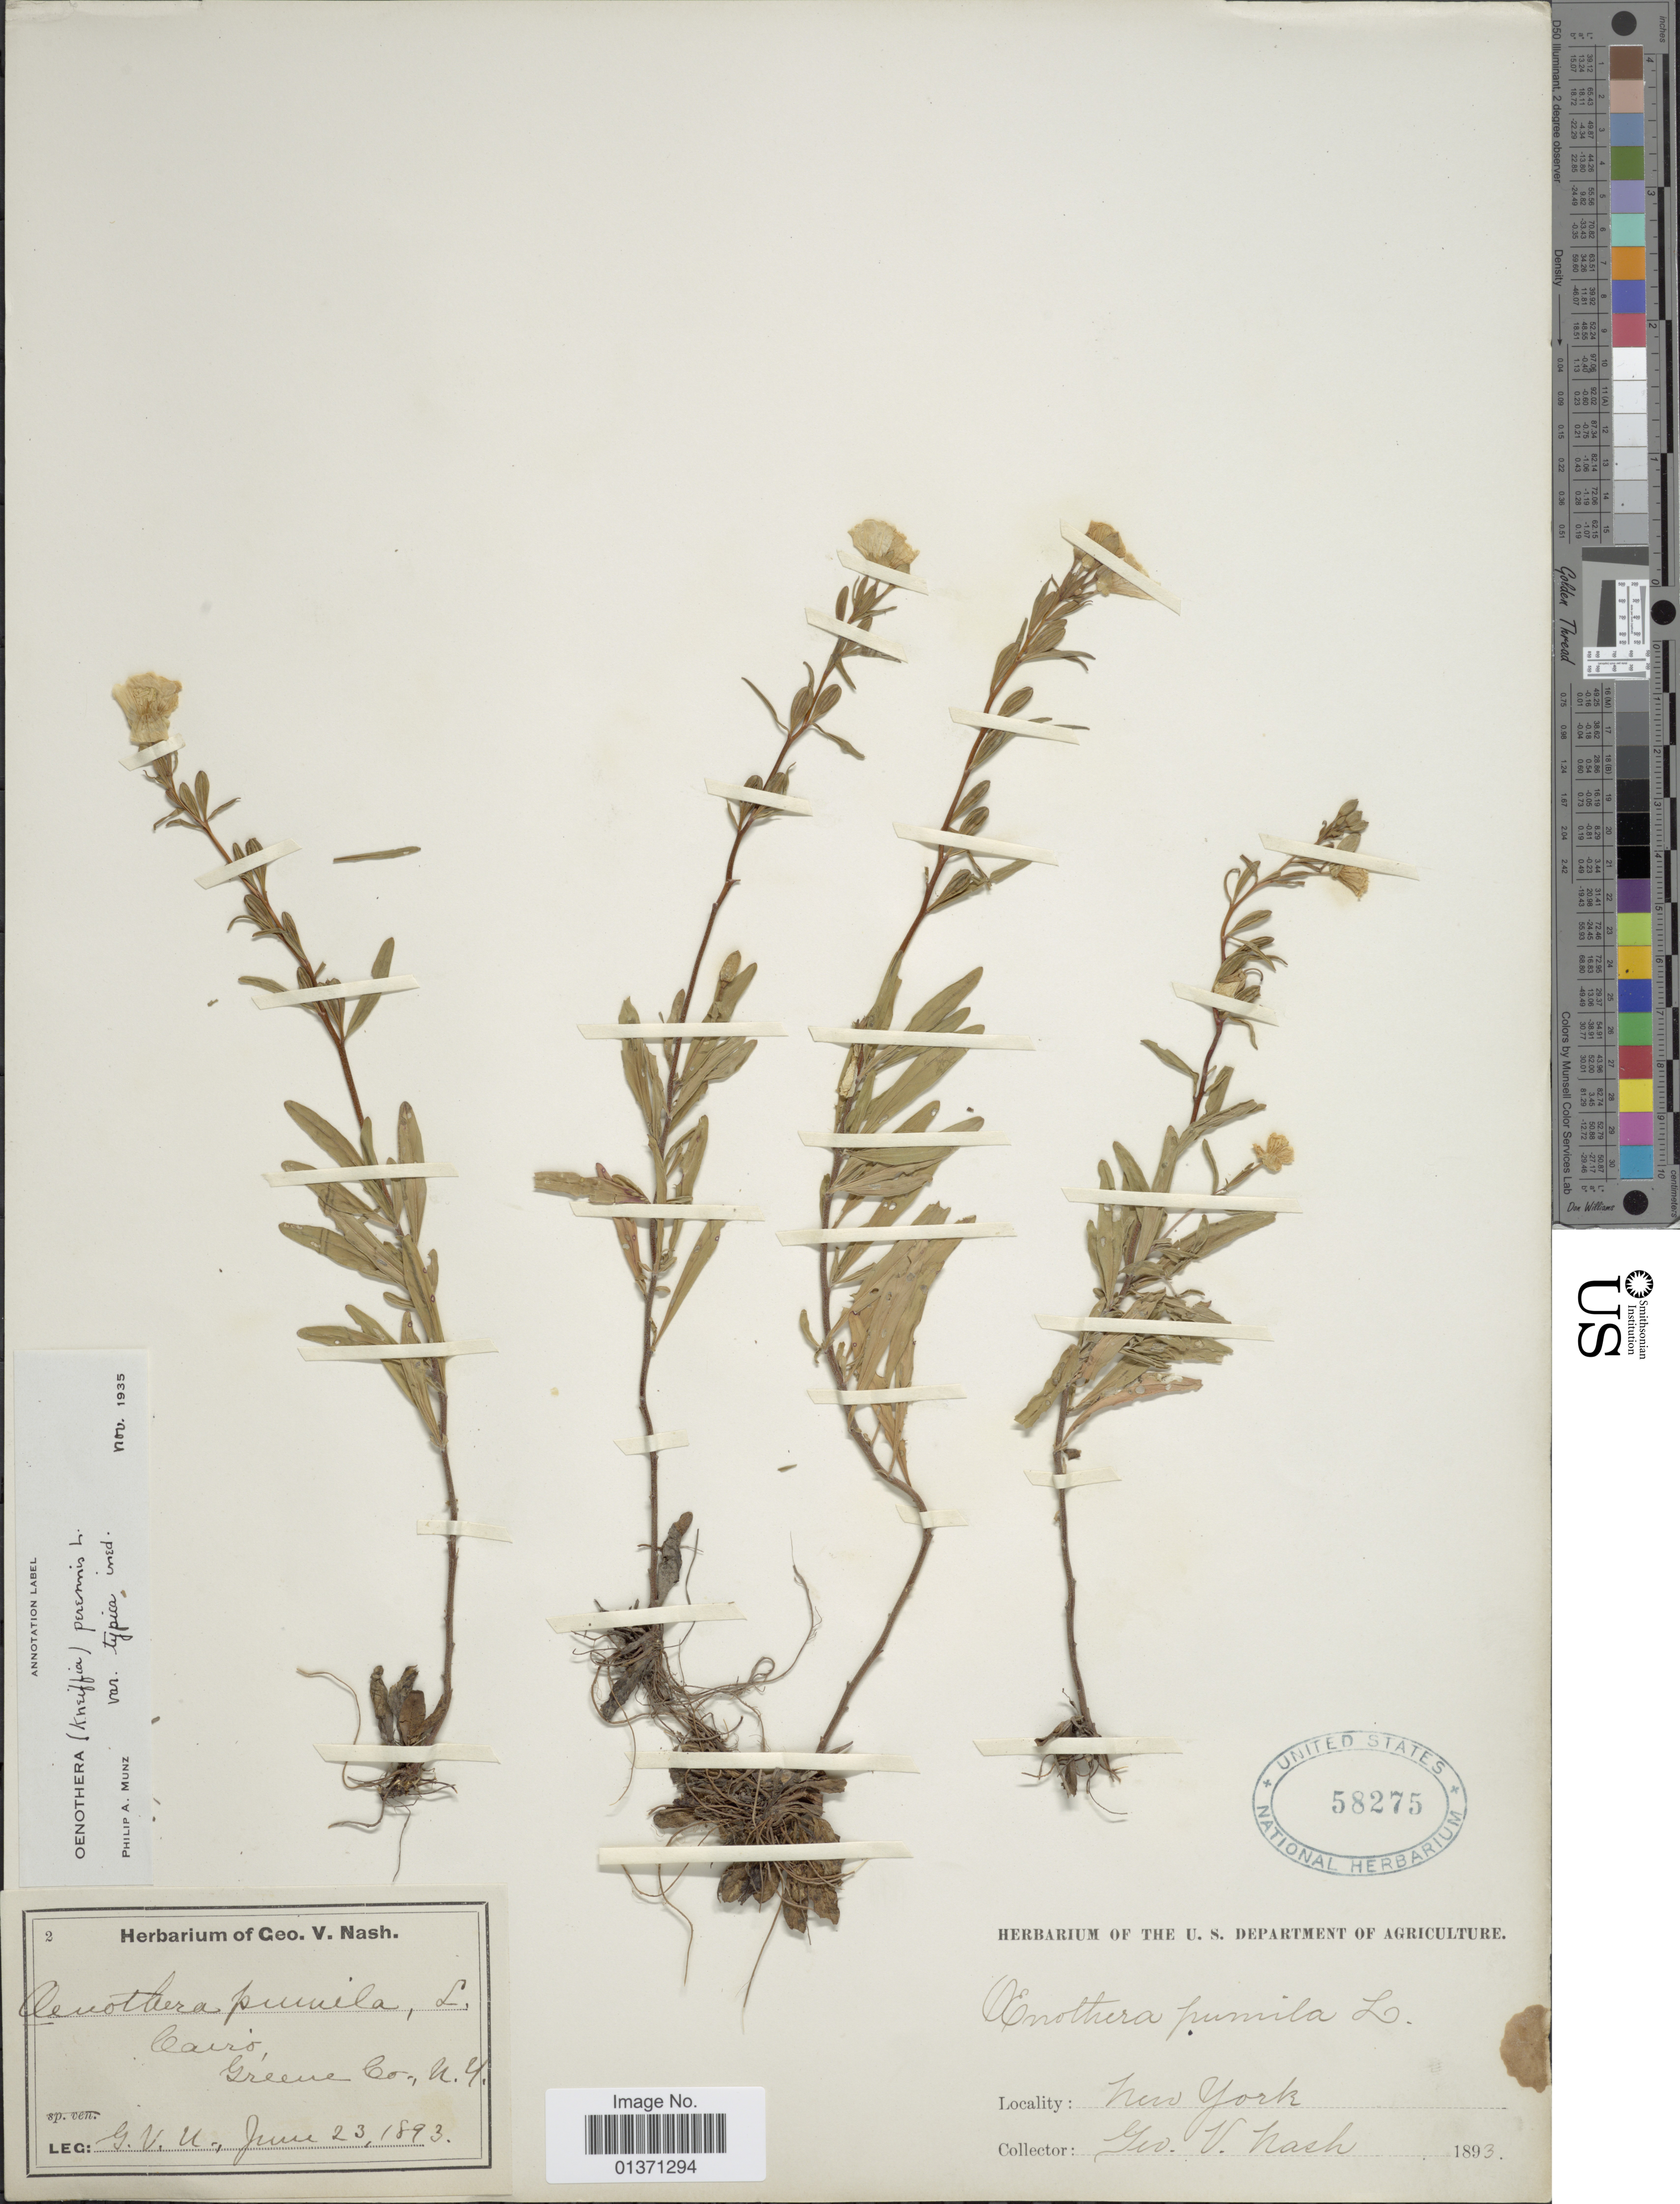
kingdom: Plantae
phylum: Tracheophyta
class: Magnoliopsida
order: Myrtales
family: Onagraceae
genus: Oenothera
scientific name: Oenothera perennis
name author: L.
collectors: G. V. Nash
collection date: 1893-06-23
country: United States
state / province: New York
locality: Cairo, Greene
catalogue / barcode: US 58275